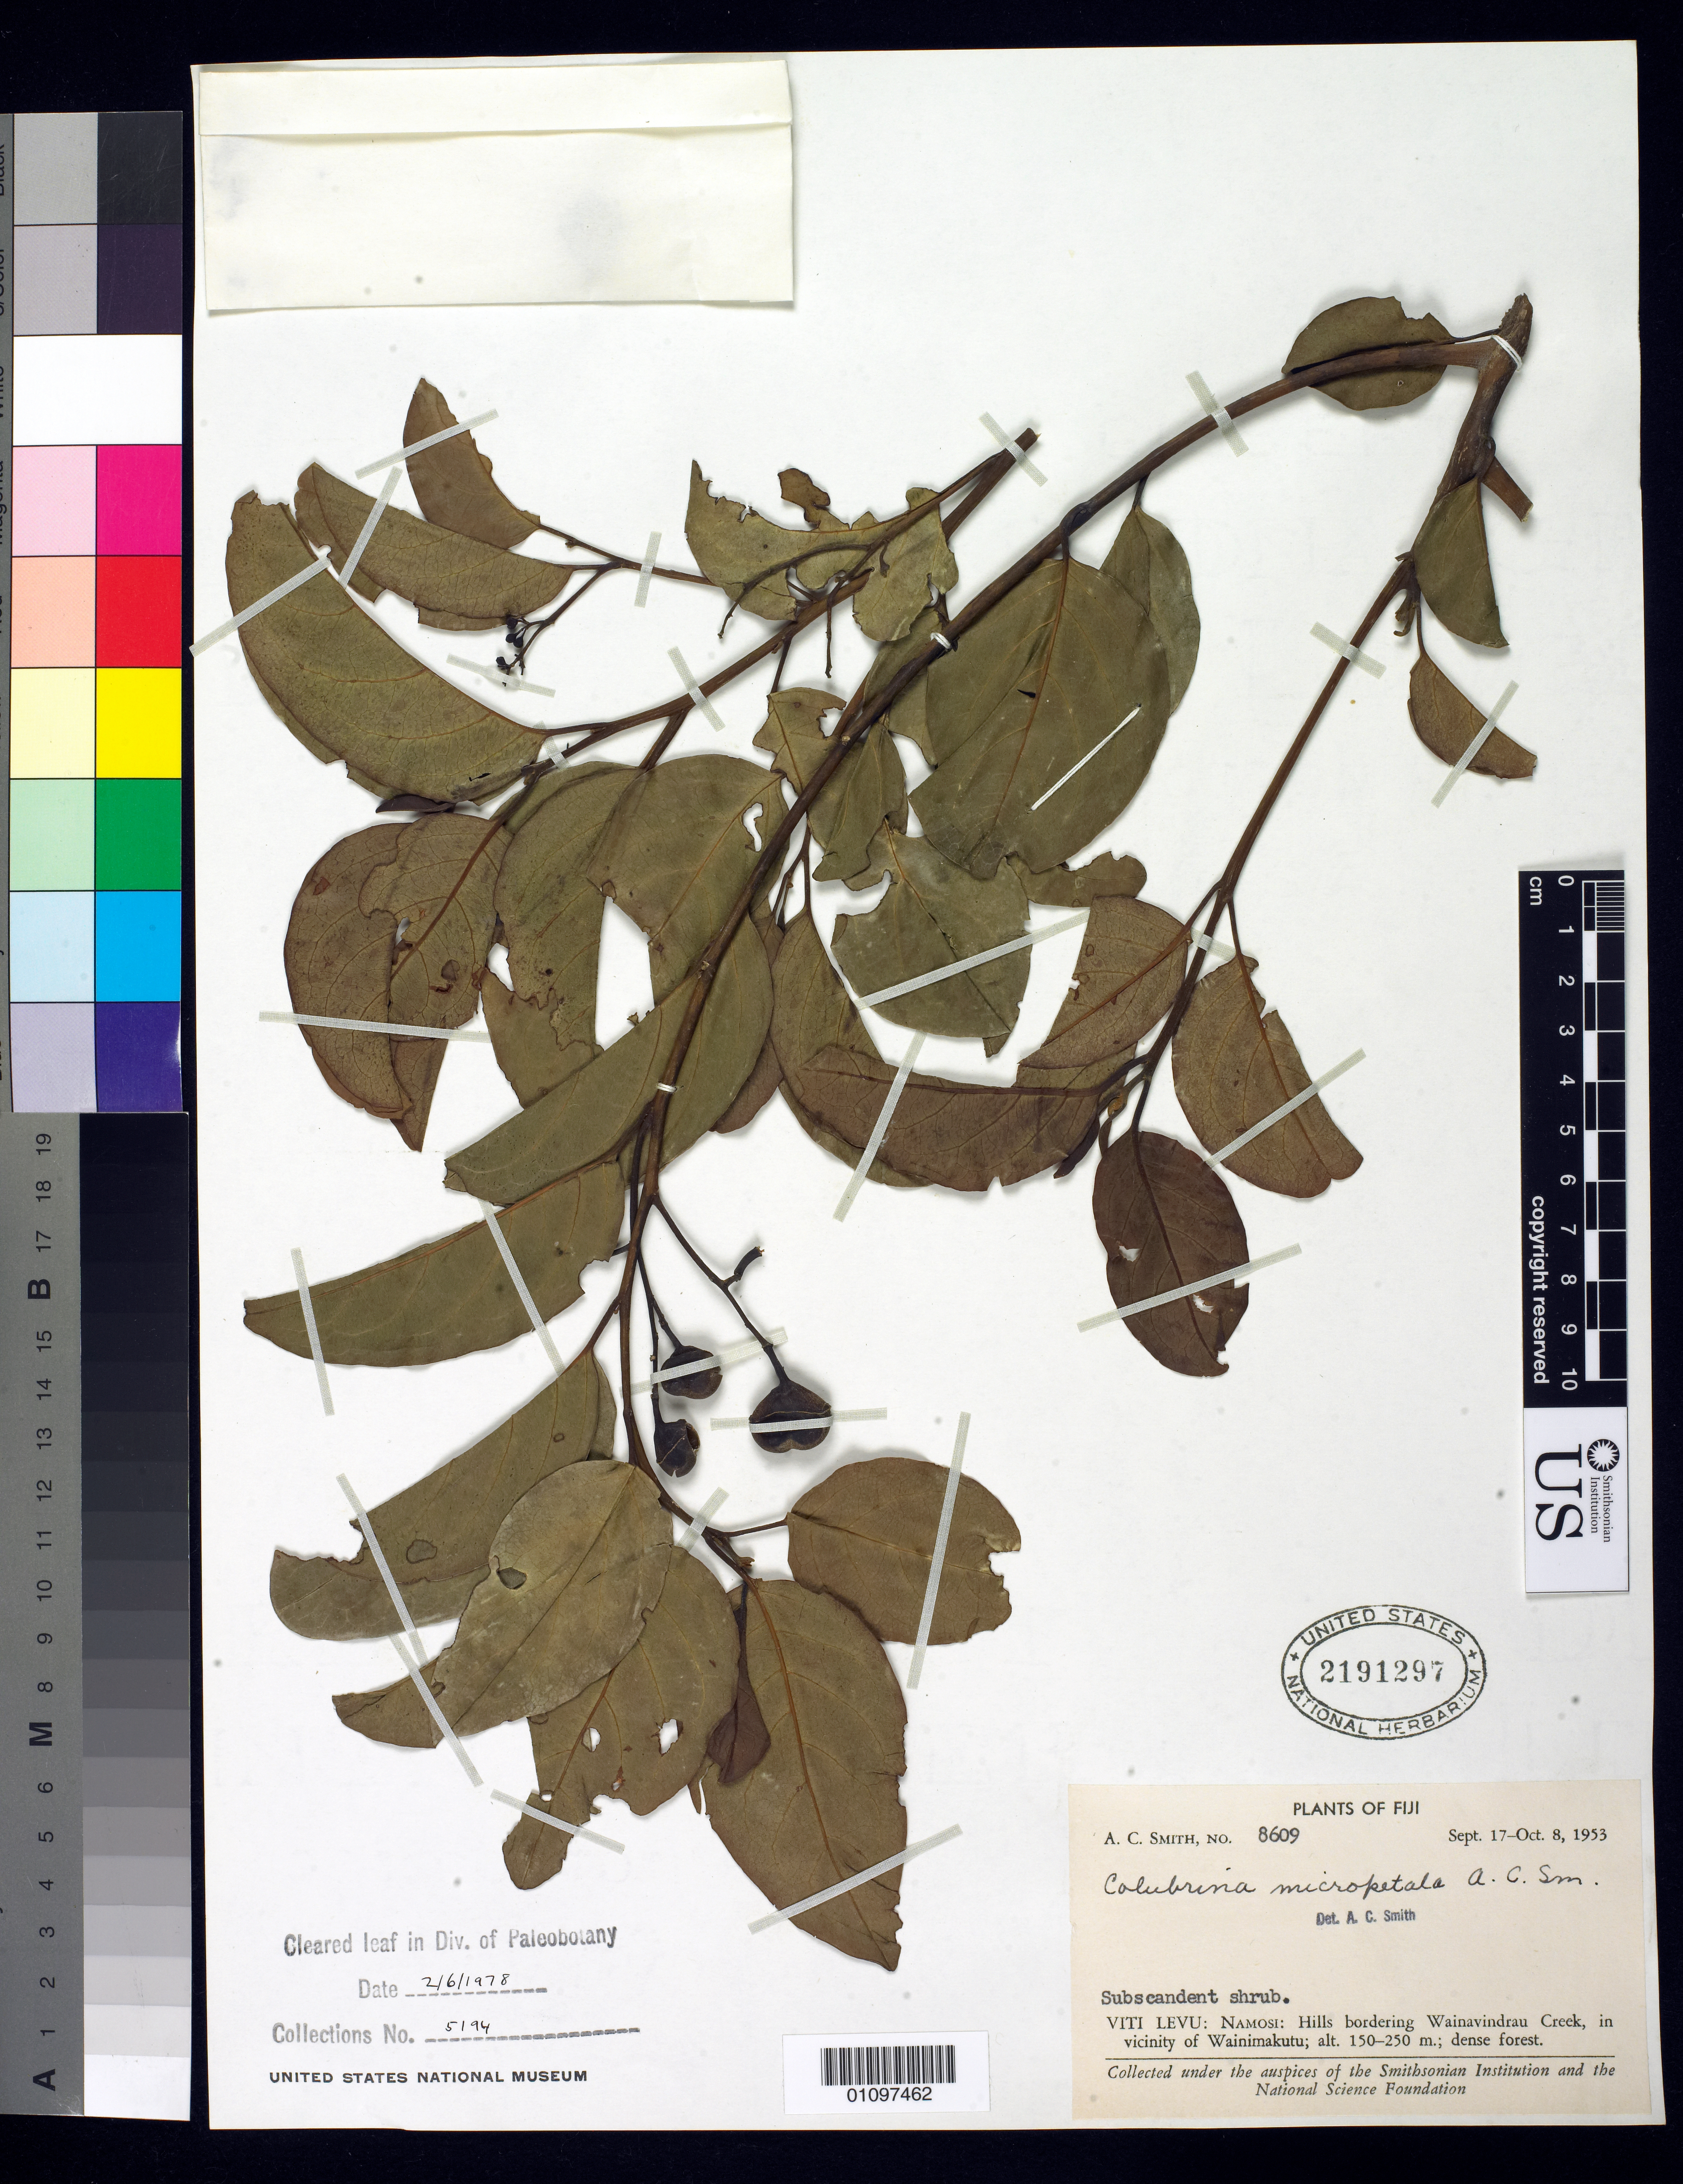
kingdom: Plantae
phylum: Tracheophyta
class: Magnoliopsida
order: Rosales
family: Rhamnaceae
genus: Colubrina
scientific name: Colubrina micropetala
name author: A.C. Sm.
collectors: A. C. Smith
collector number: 8609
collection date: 1953-09-17/1953-10-08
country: Fiji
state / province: Namosi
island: Viti Levu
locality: Hills bordering Wainavindrau Creek, in vicinity of Wainimakutu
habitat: Dense forest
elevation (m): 150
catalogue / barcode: US 2191297